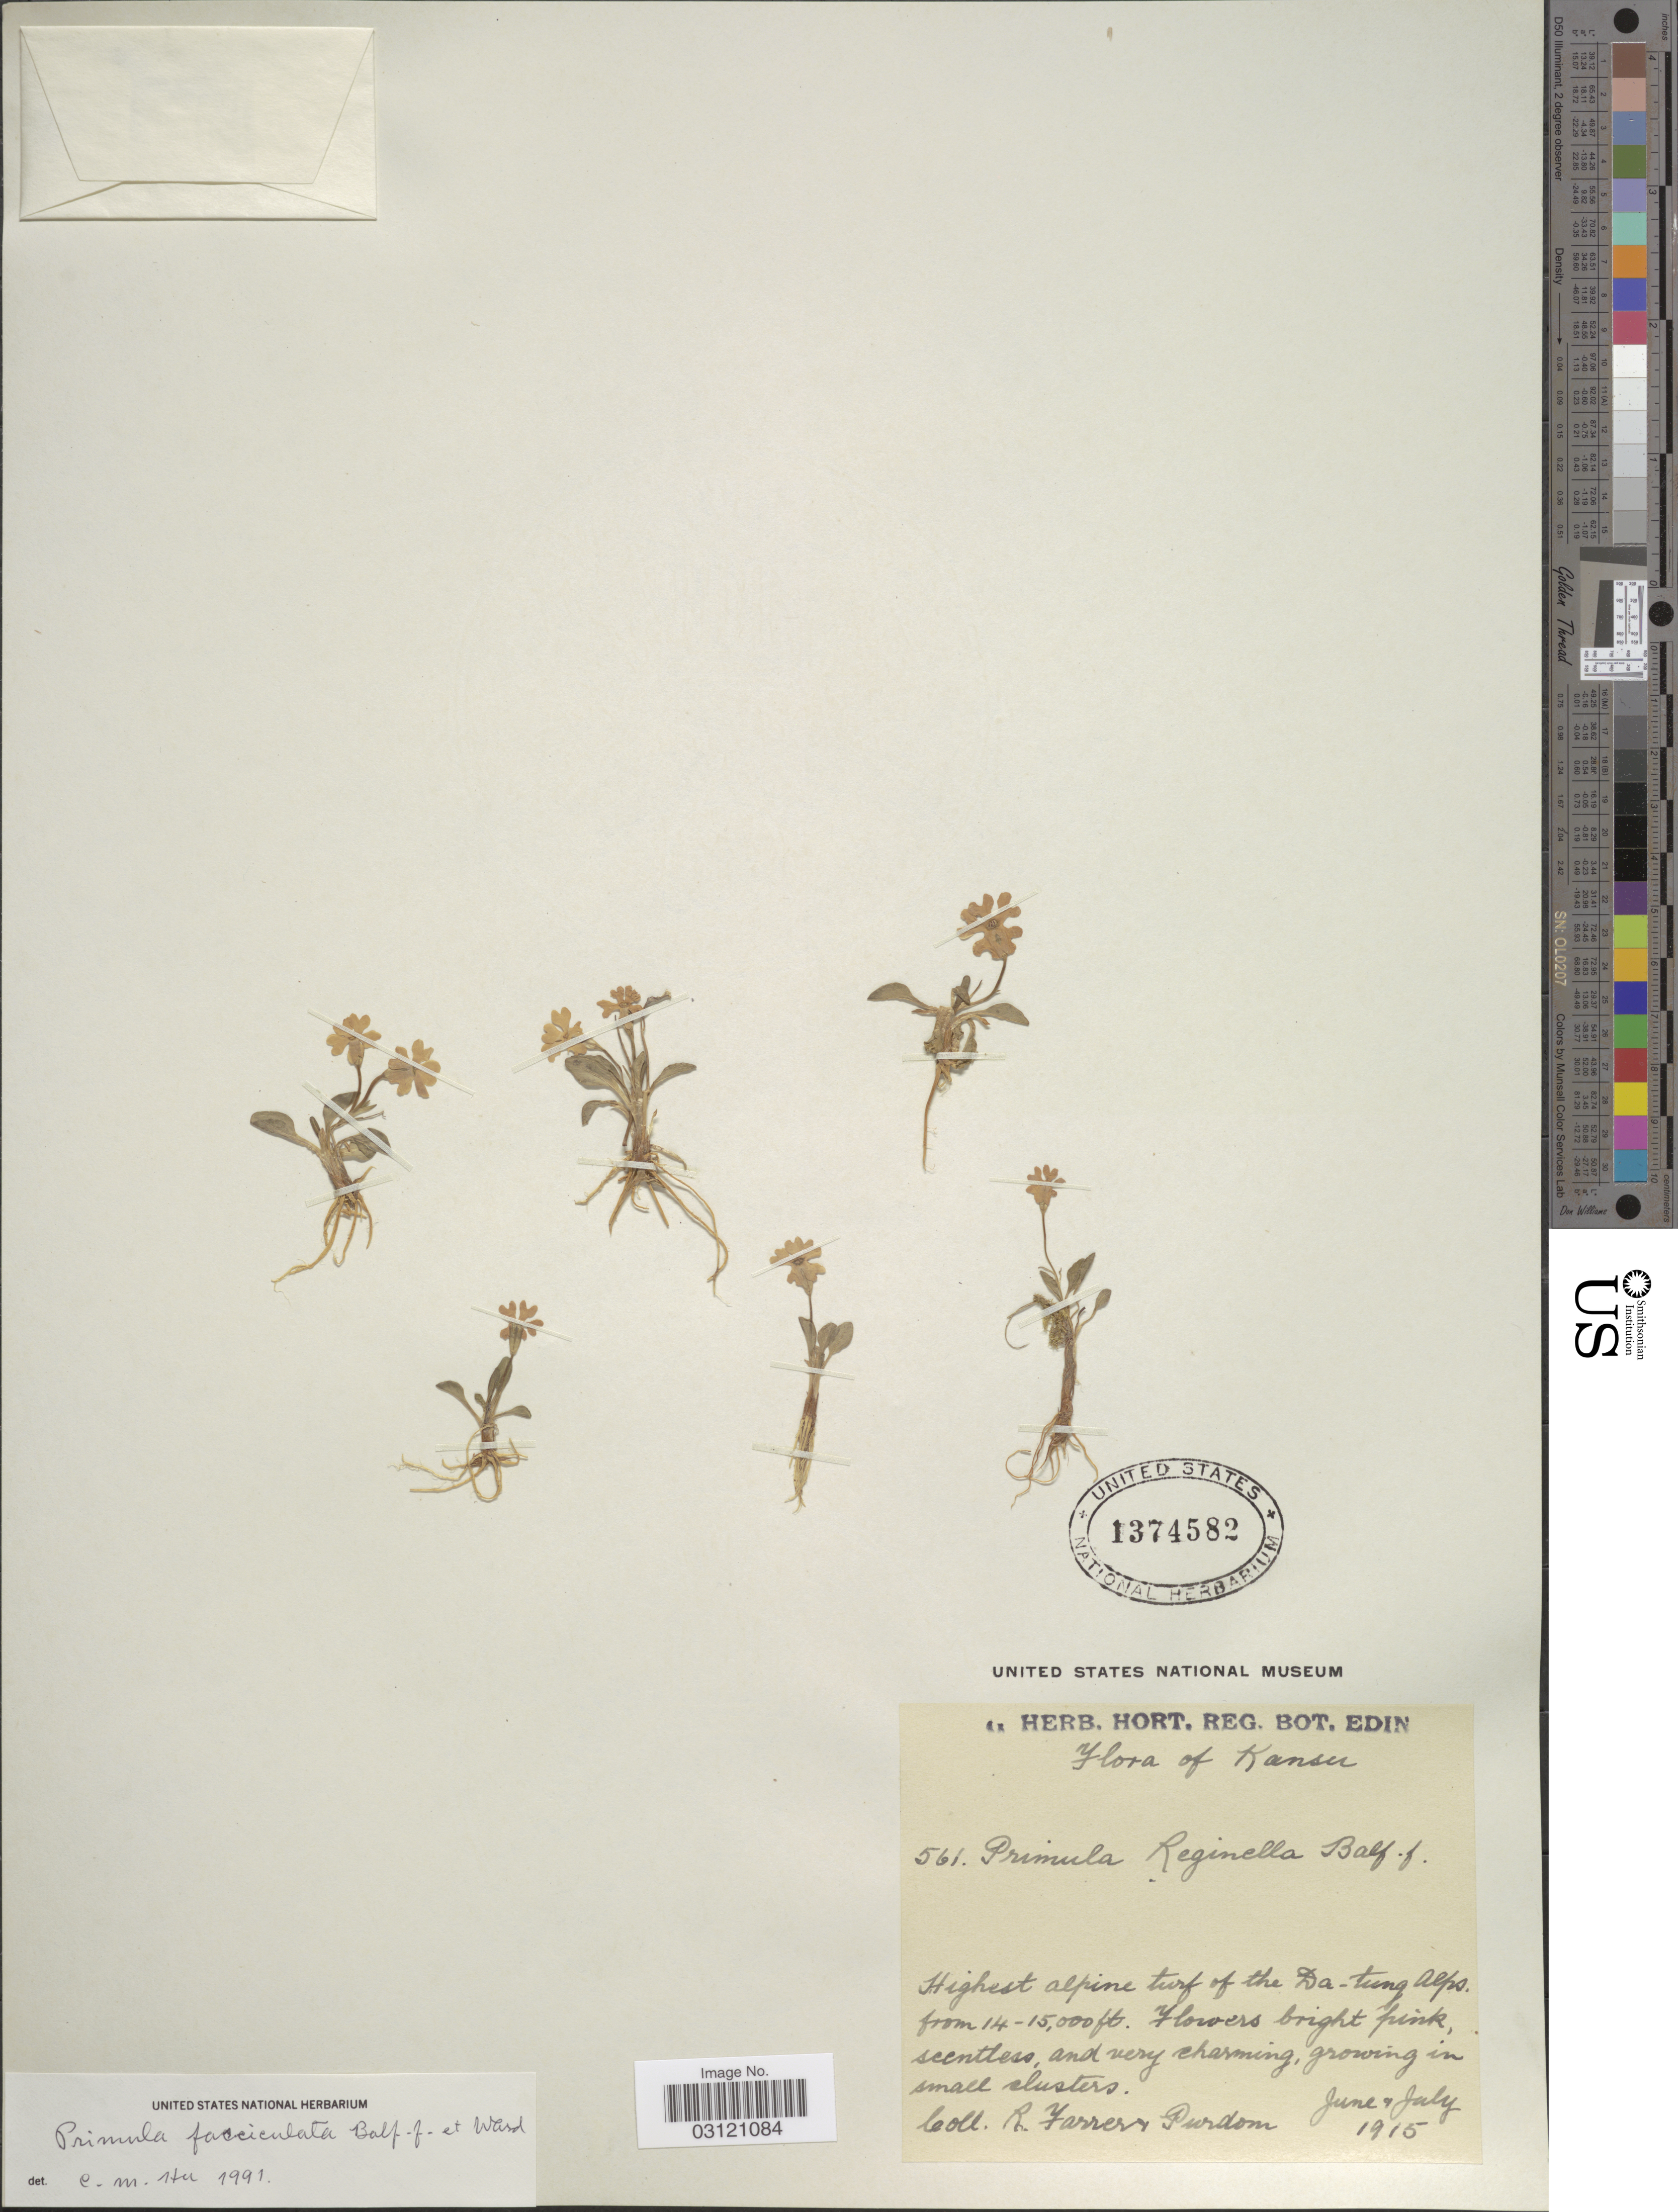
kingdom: Plantae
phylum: Tracheophyta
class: Magnoliopsida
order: Ericales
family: Primulaceae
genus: Primula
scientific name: Primula fasciculata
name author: Balf. f. & Kingdon-Ward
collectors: R. Farrer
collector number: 561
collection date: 1915-06/1915-07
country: China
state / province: Gansu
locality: Kansu. Highest alpine turf of the Da-tung Alps.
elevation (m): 4267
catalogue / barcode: US 1374582